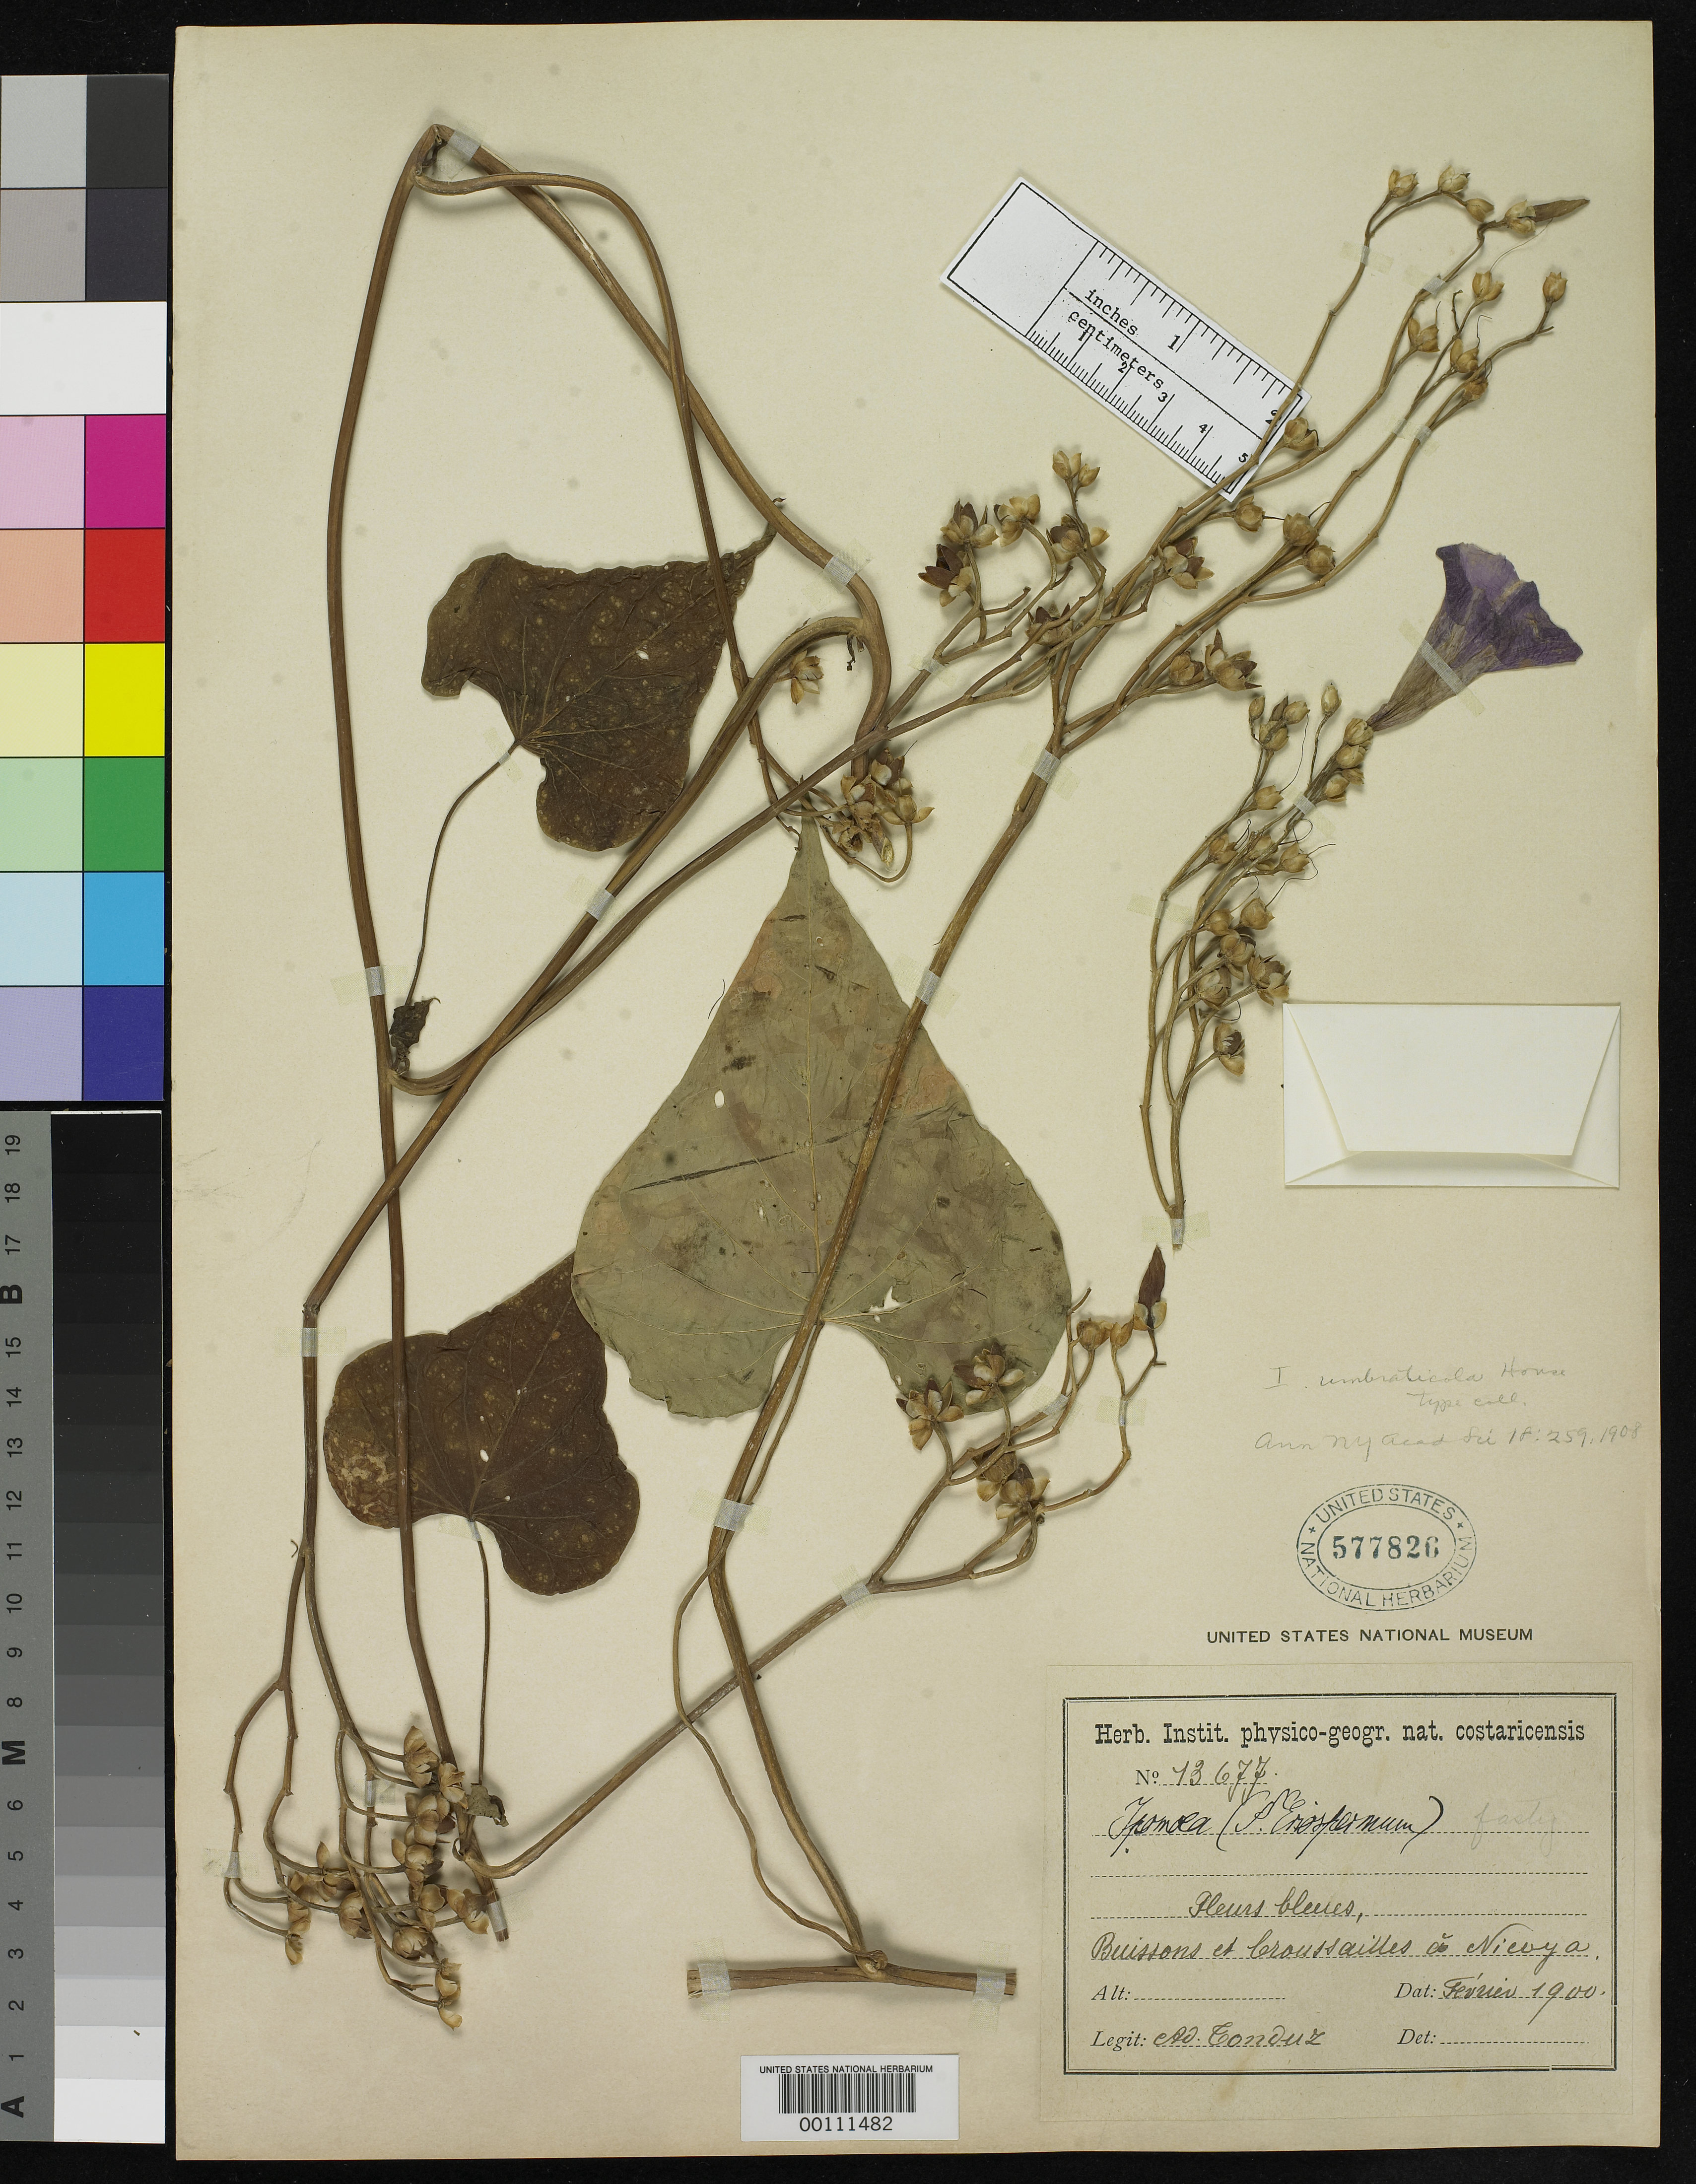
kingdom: Plantae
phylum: Tracheophyta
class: Magnoliopsida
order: Solanales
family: Convolvulaceae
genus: Ipomoea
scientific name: Ipomoea umbraticola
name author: House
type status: Isotype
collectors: A. Tonduz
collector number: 13677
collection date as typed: Feb 1900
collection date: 1900-02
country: Costa Rica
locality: Nicoya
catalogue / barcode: US 577826